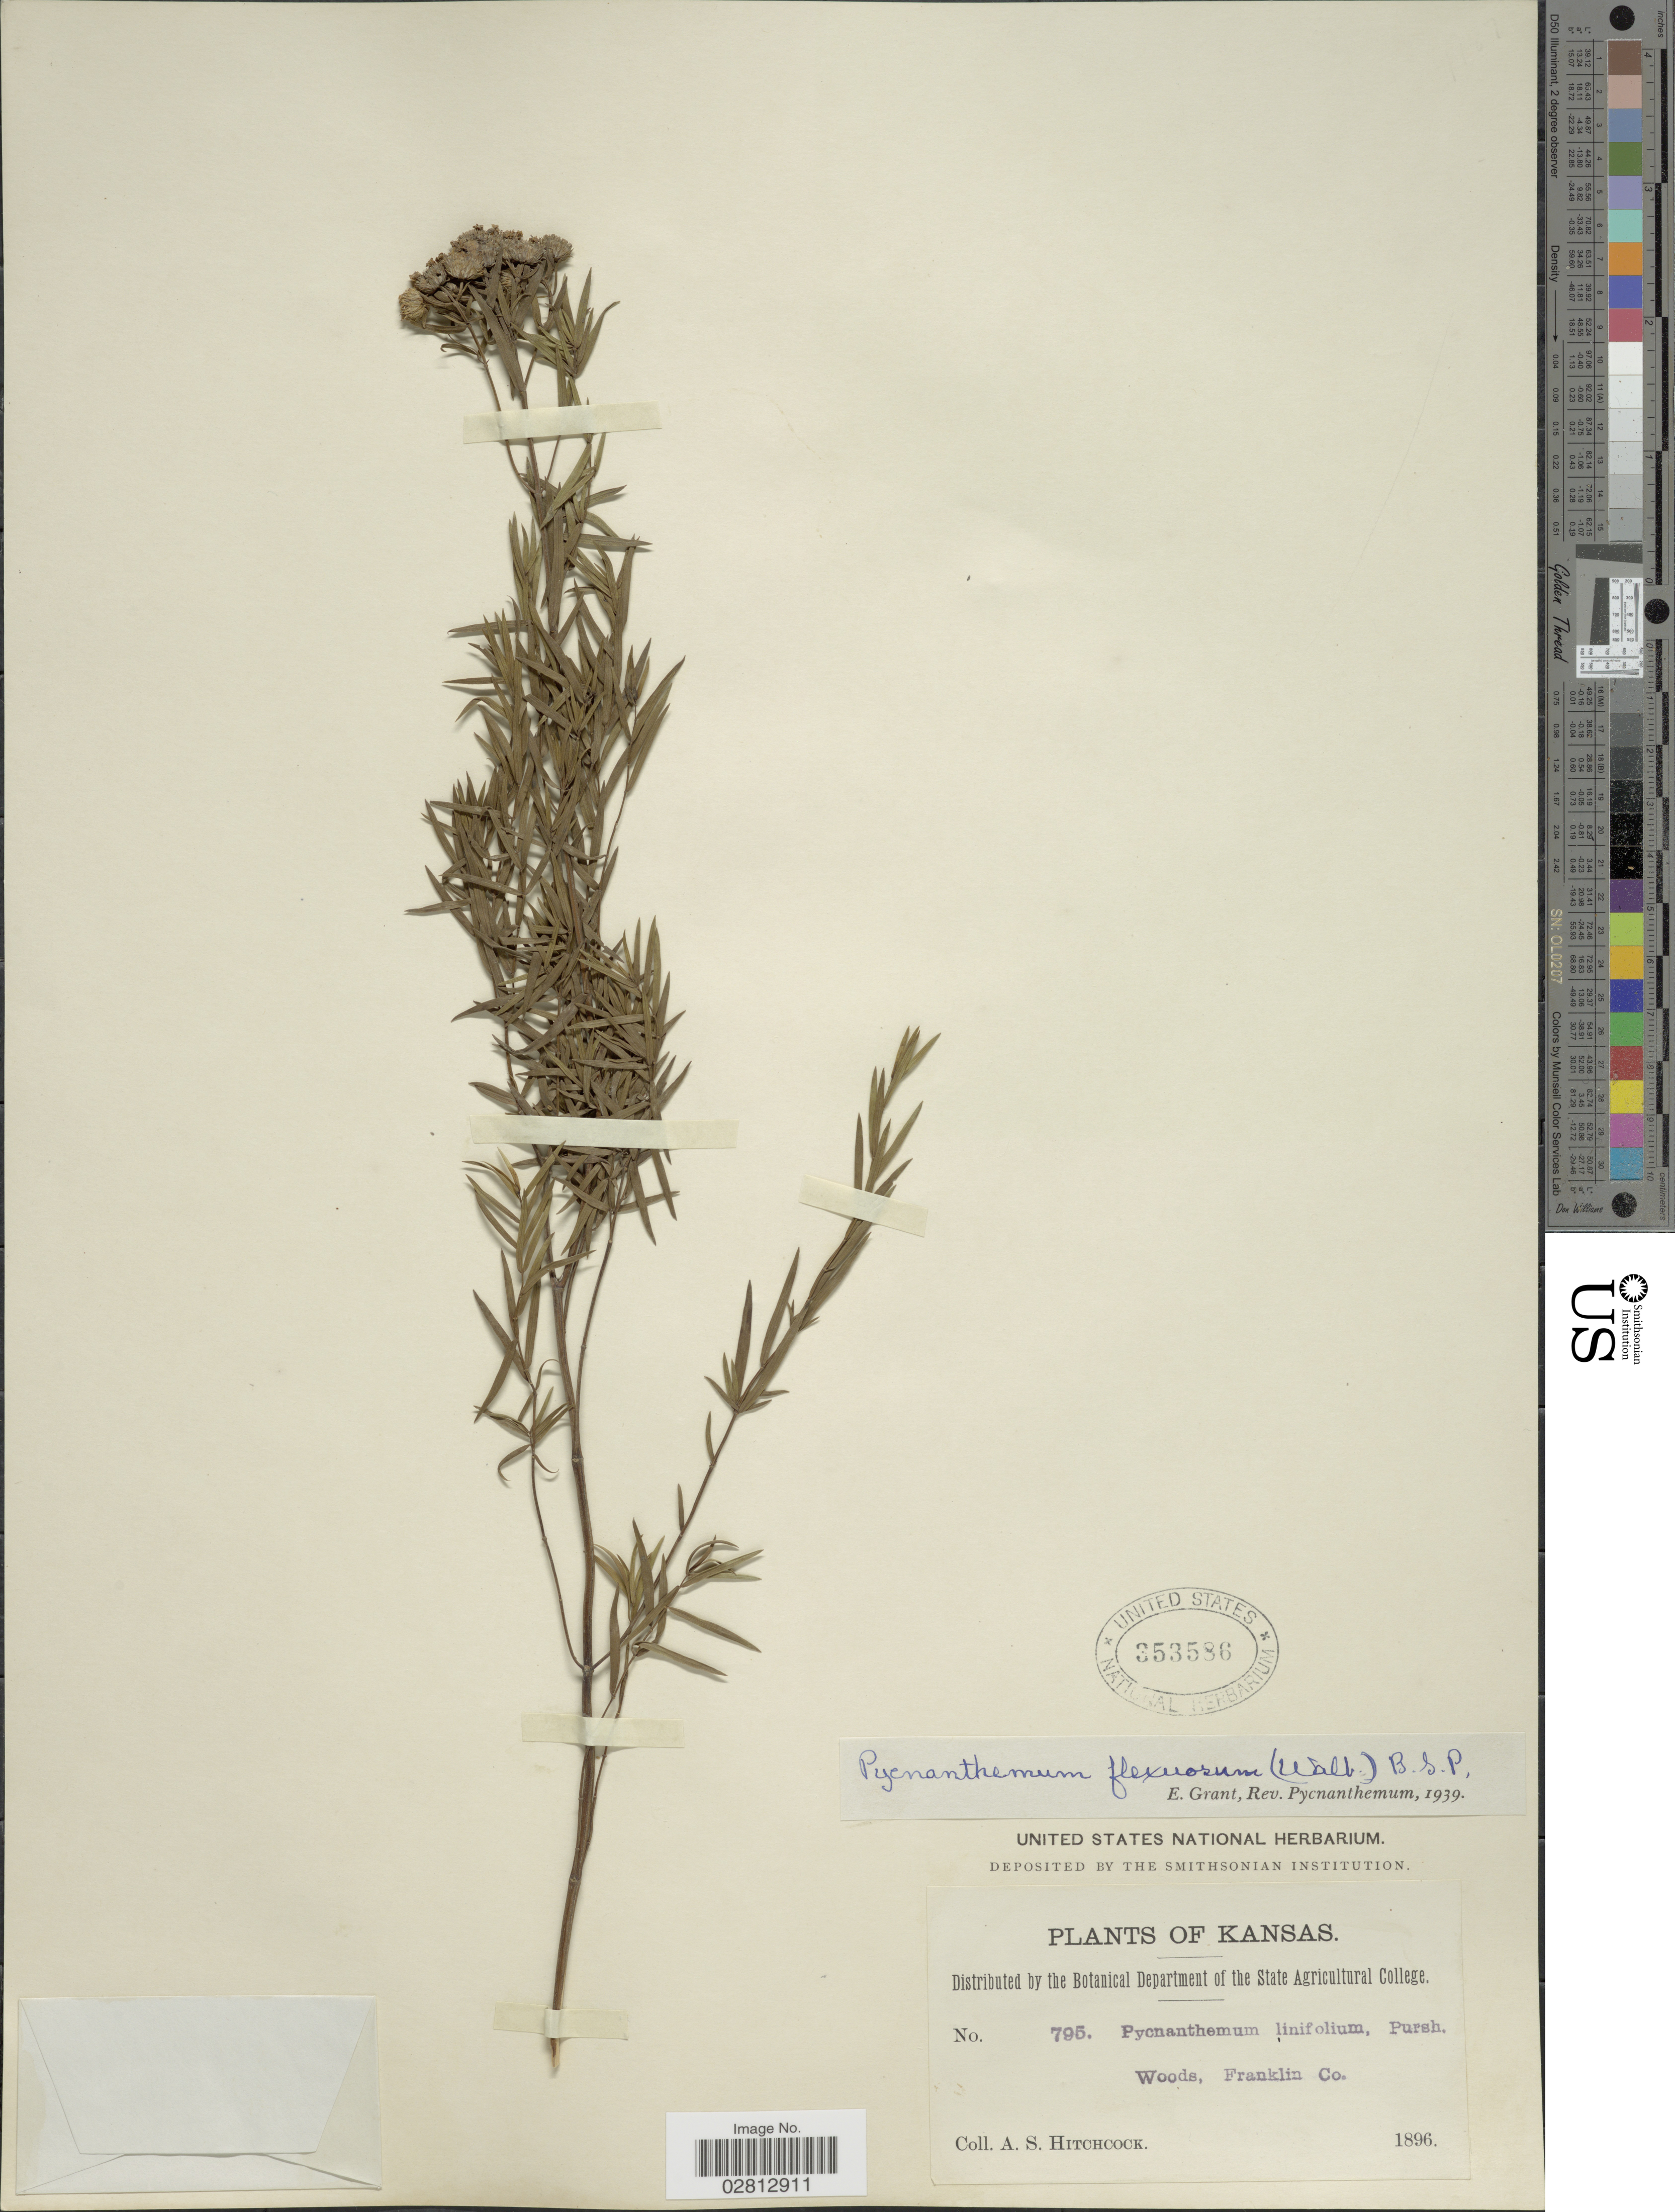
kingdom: Plantae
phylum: Tracheophyta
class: Magnoliopsida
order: Lamiales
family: Lamiaceae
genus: Pycnanthemum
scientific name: Pycnanthemum tenuifolium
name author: Schrad.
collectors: A. S. Hitchcock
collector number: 795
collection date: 1896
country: United States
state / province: Kansas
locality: Franklin Co.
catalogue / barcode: US 353586